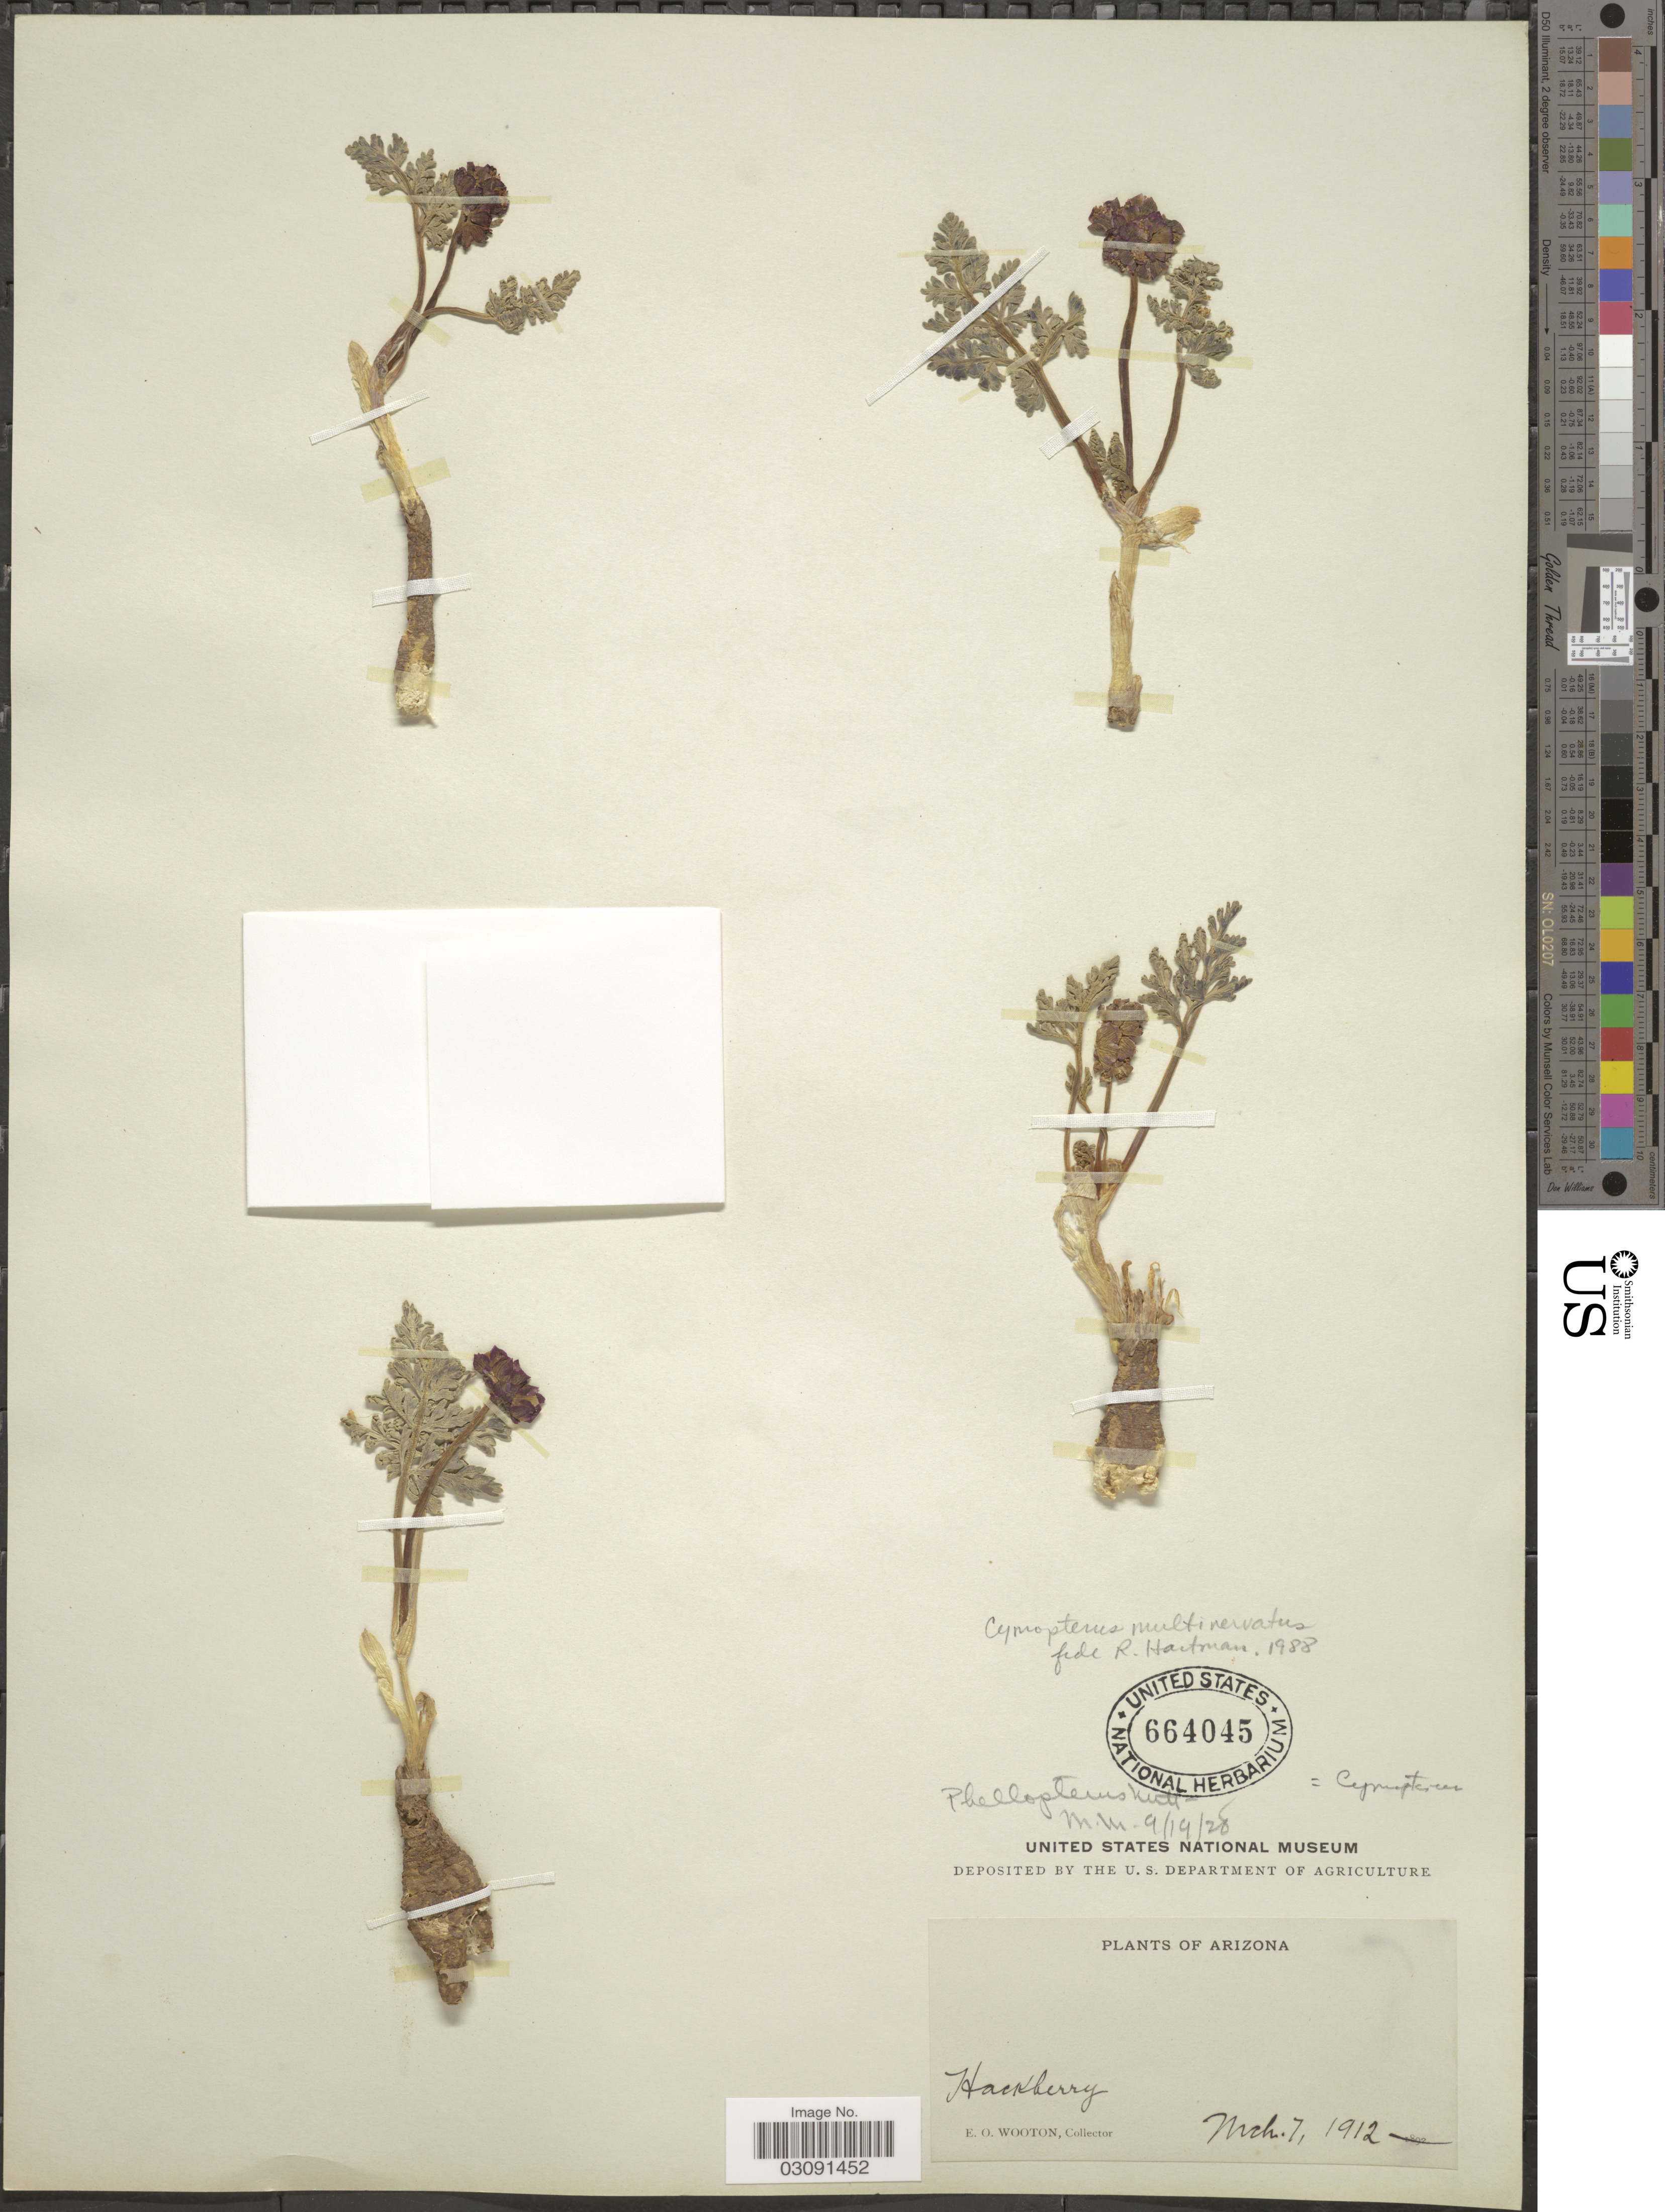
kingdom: Plantae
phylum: Tracheophyta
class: Magnoliopsida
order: Apiales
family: Apiaceae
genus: Cymopterus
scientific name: Cymopterus multinervatus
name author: (J.M. Coult.) Tidestr.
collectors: E. O. Wooton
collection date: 1912-03-07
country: United States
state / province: Arizona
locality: Hackberry.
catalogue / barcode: US 664045